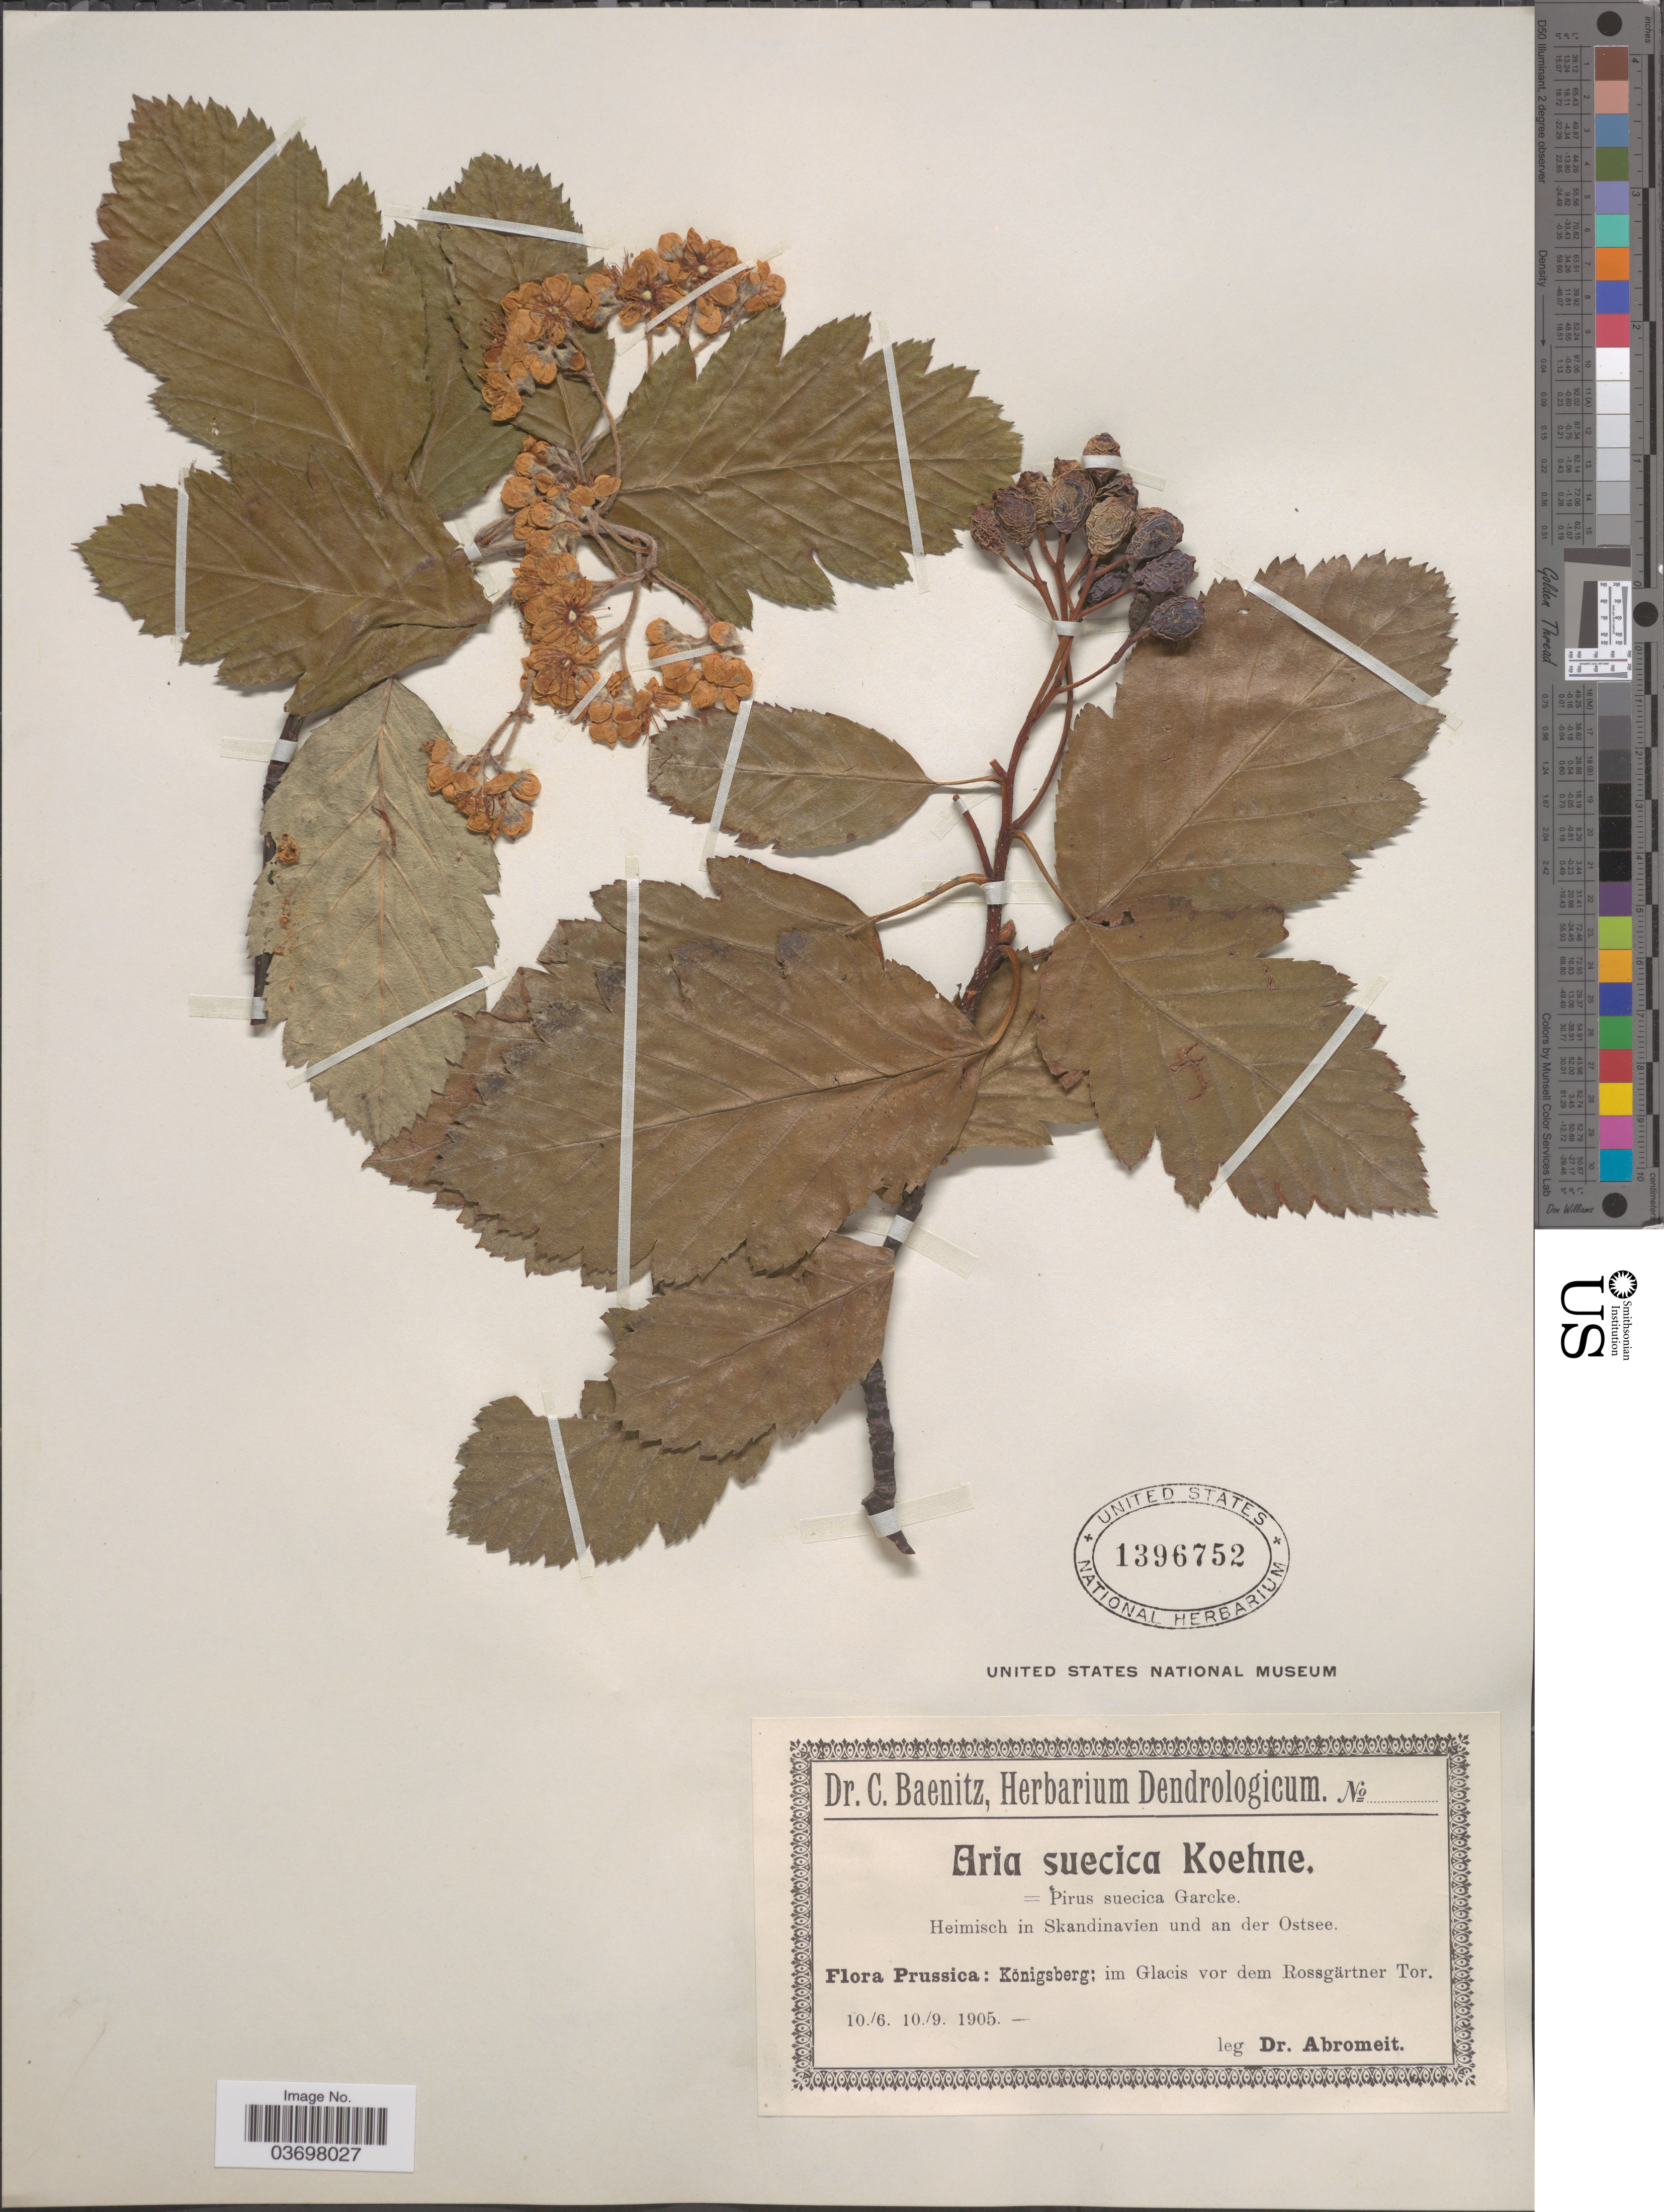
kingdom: Plantae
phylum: Tracheophyta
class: Magnoliopsida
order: Rosales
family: Rosaceae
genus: Sorbus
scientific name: Sorbus suecica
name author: (L.) Krok ex Hedl.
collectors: Abromeit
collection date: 1905-06-10/1905-09-10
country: Russian Federation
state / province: Kaliningrad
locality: Prussica: Königsberg; im Glacis vor dem Rossgärtner Tor.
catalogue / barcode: US 1396752